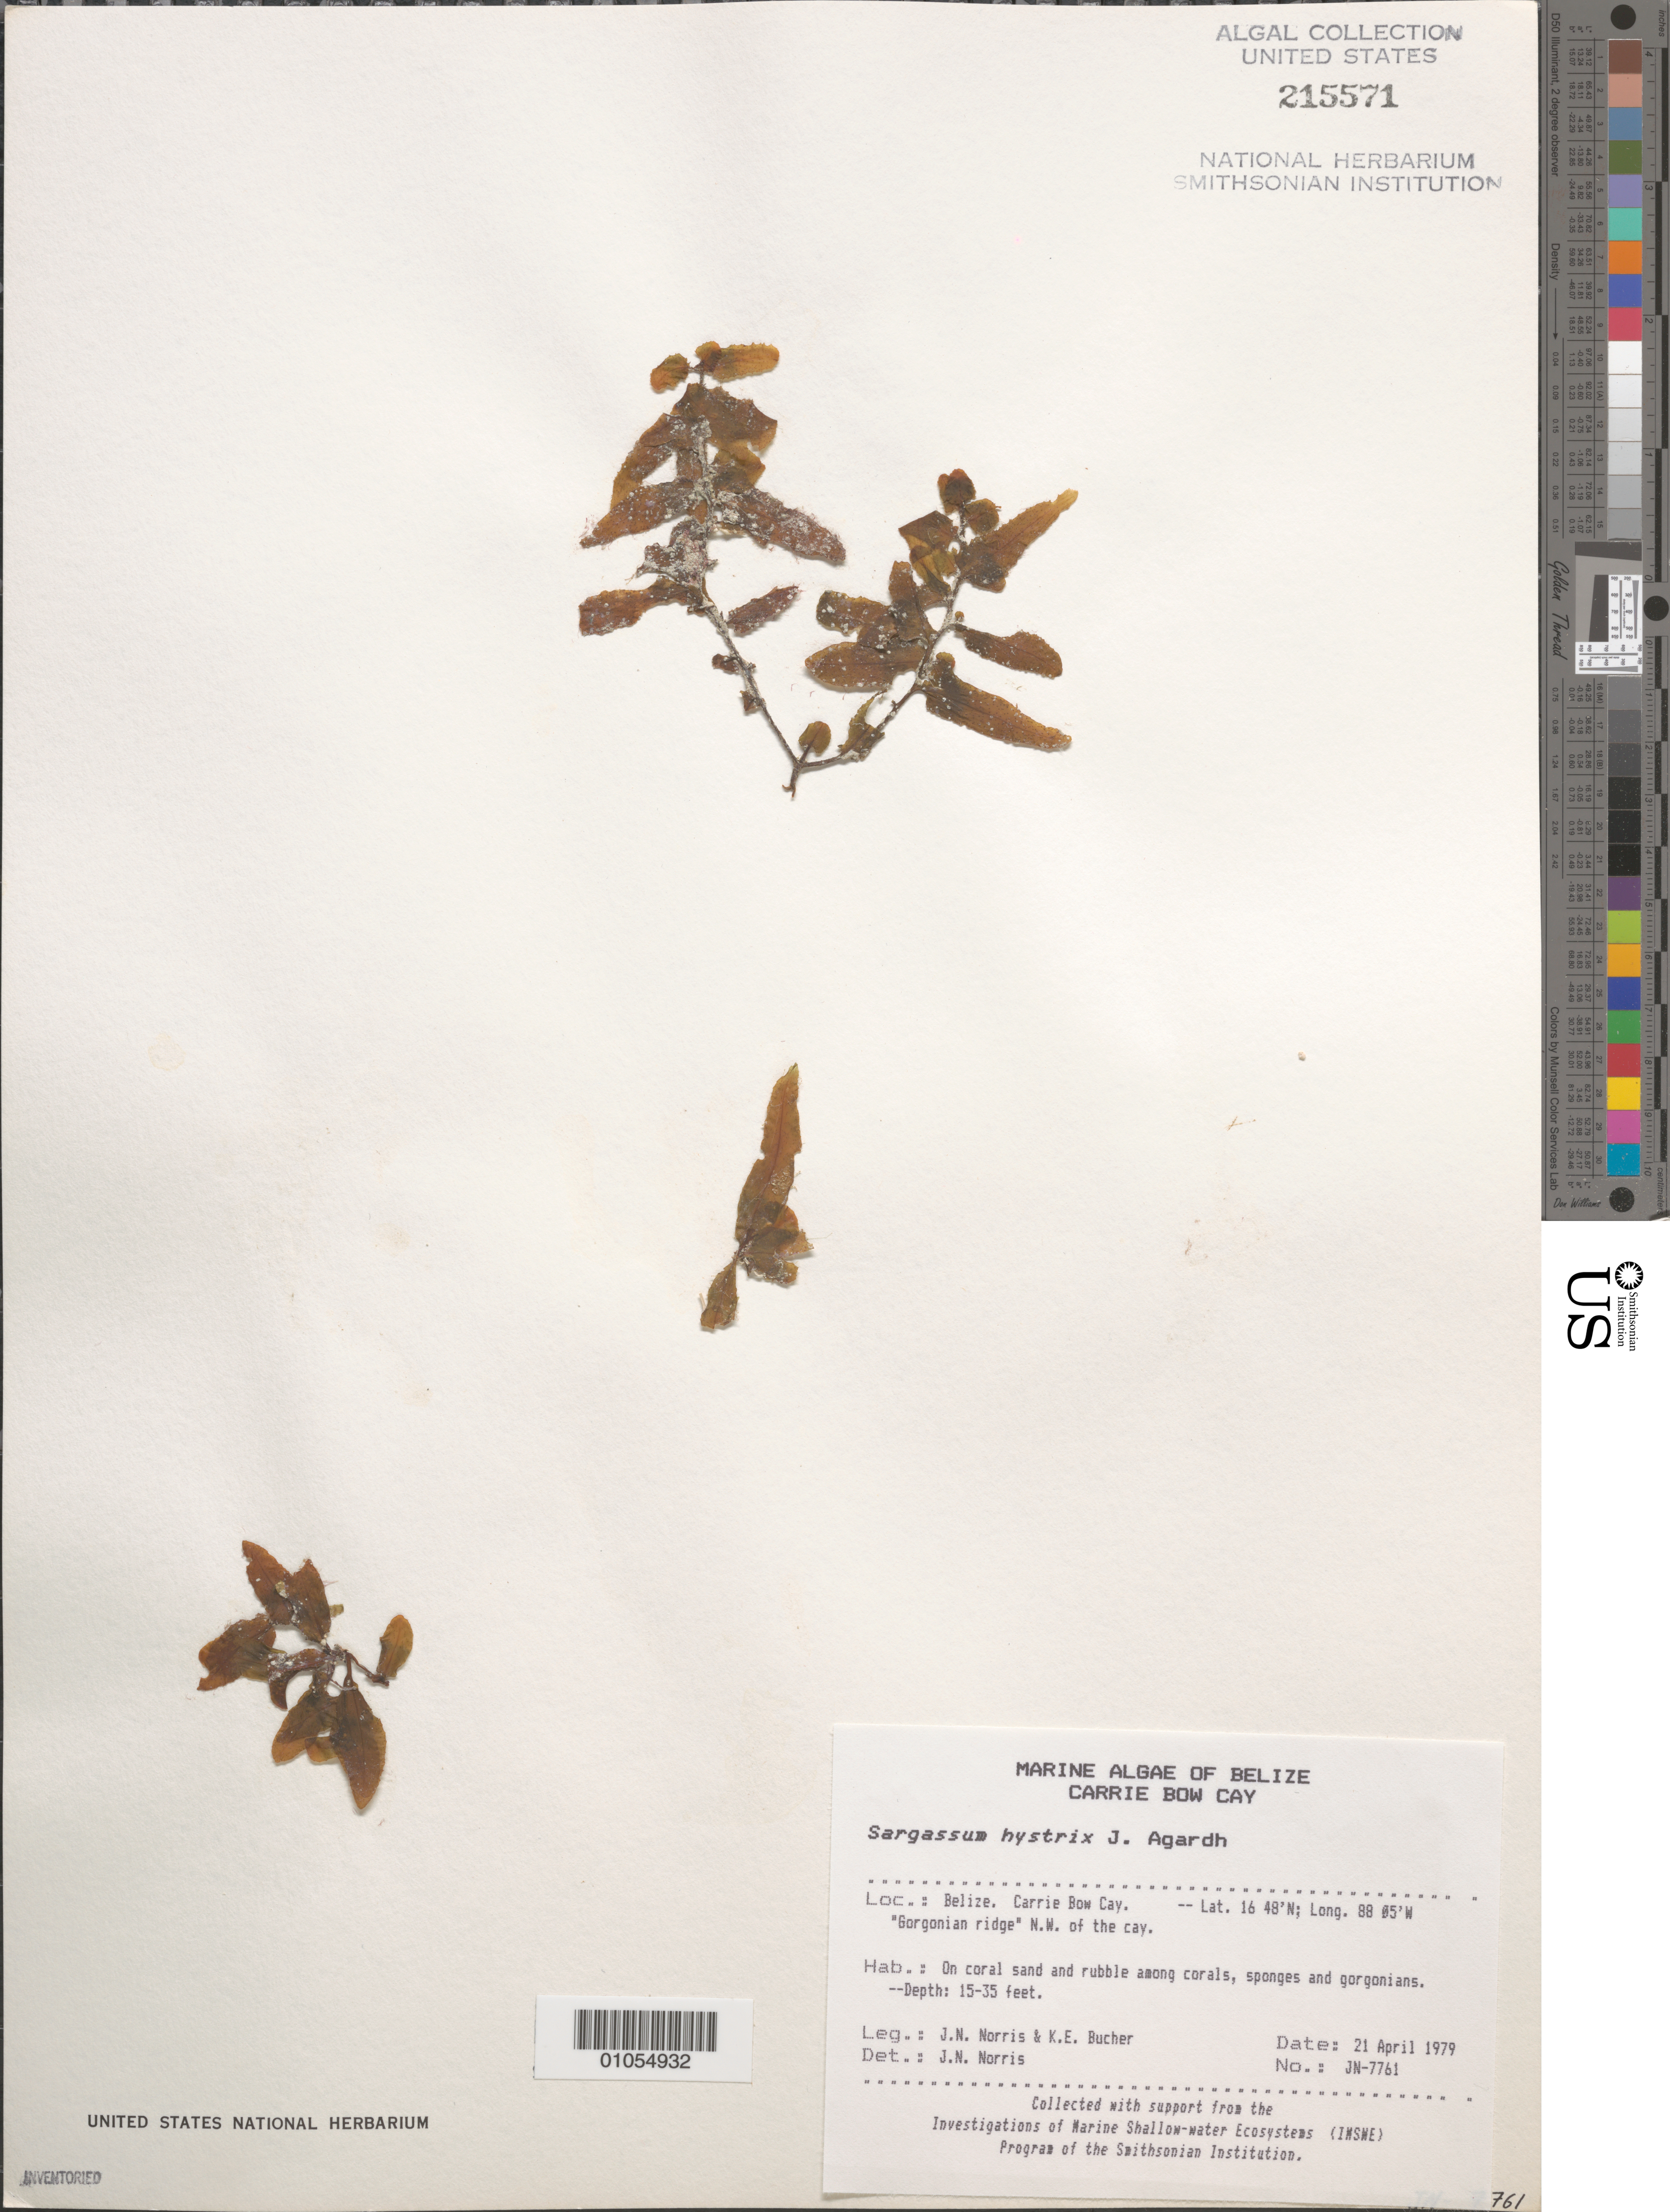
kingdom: Chromista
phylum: Ochrophyta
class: Phaeophyceae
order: Fucales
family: Sargassaceae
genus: Sargassum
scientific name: Sargassum hystrix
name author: J. Agardh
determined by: Norris, James N.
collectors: J. N. Norris & K. E. Bucher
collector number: JN-7761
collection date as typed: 21 Apr 1979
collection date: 1979-04-21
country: Belize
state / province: Stann Creek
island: Carrie Bow Cay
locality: "Gorgonian ridge" northwest of the cay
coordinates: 16 48'N, 88 05'W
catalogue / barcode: US 215571